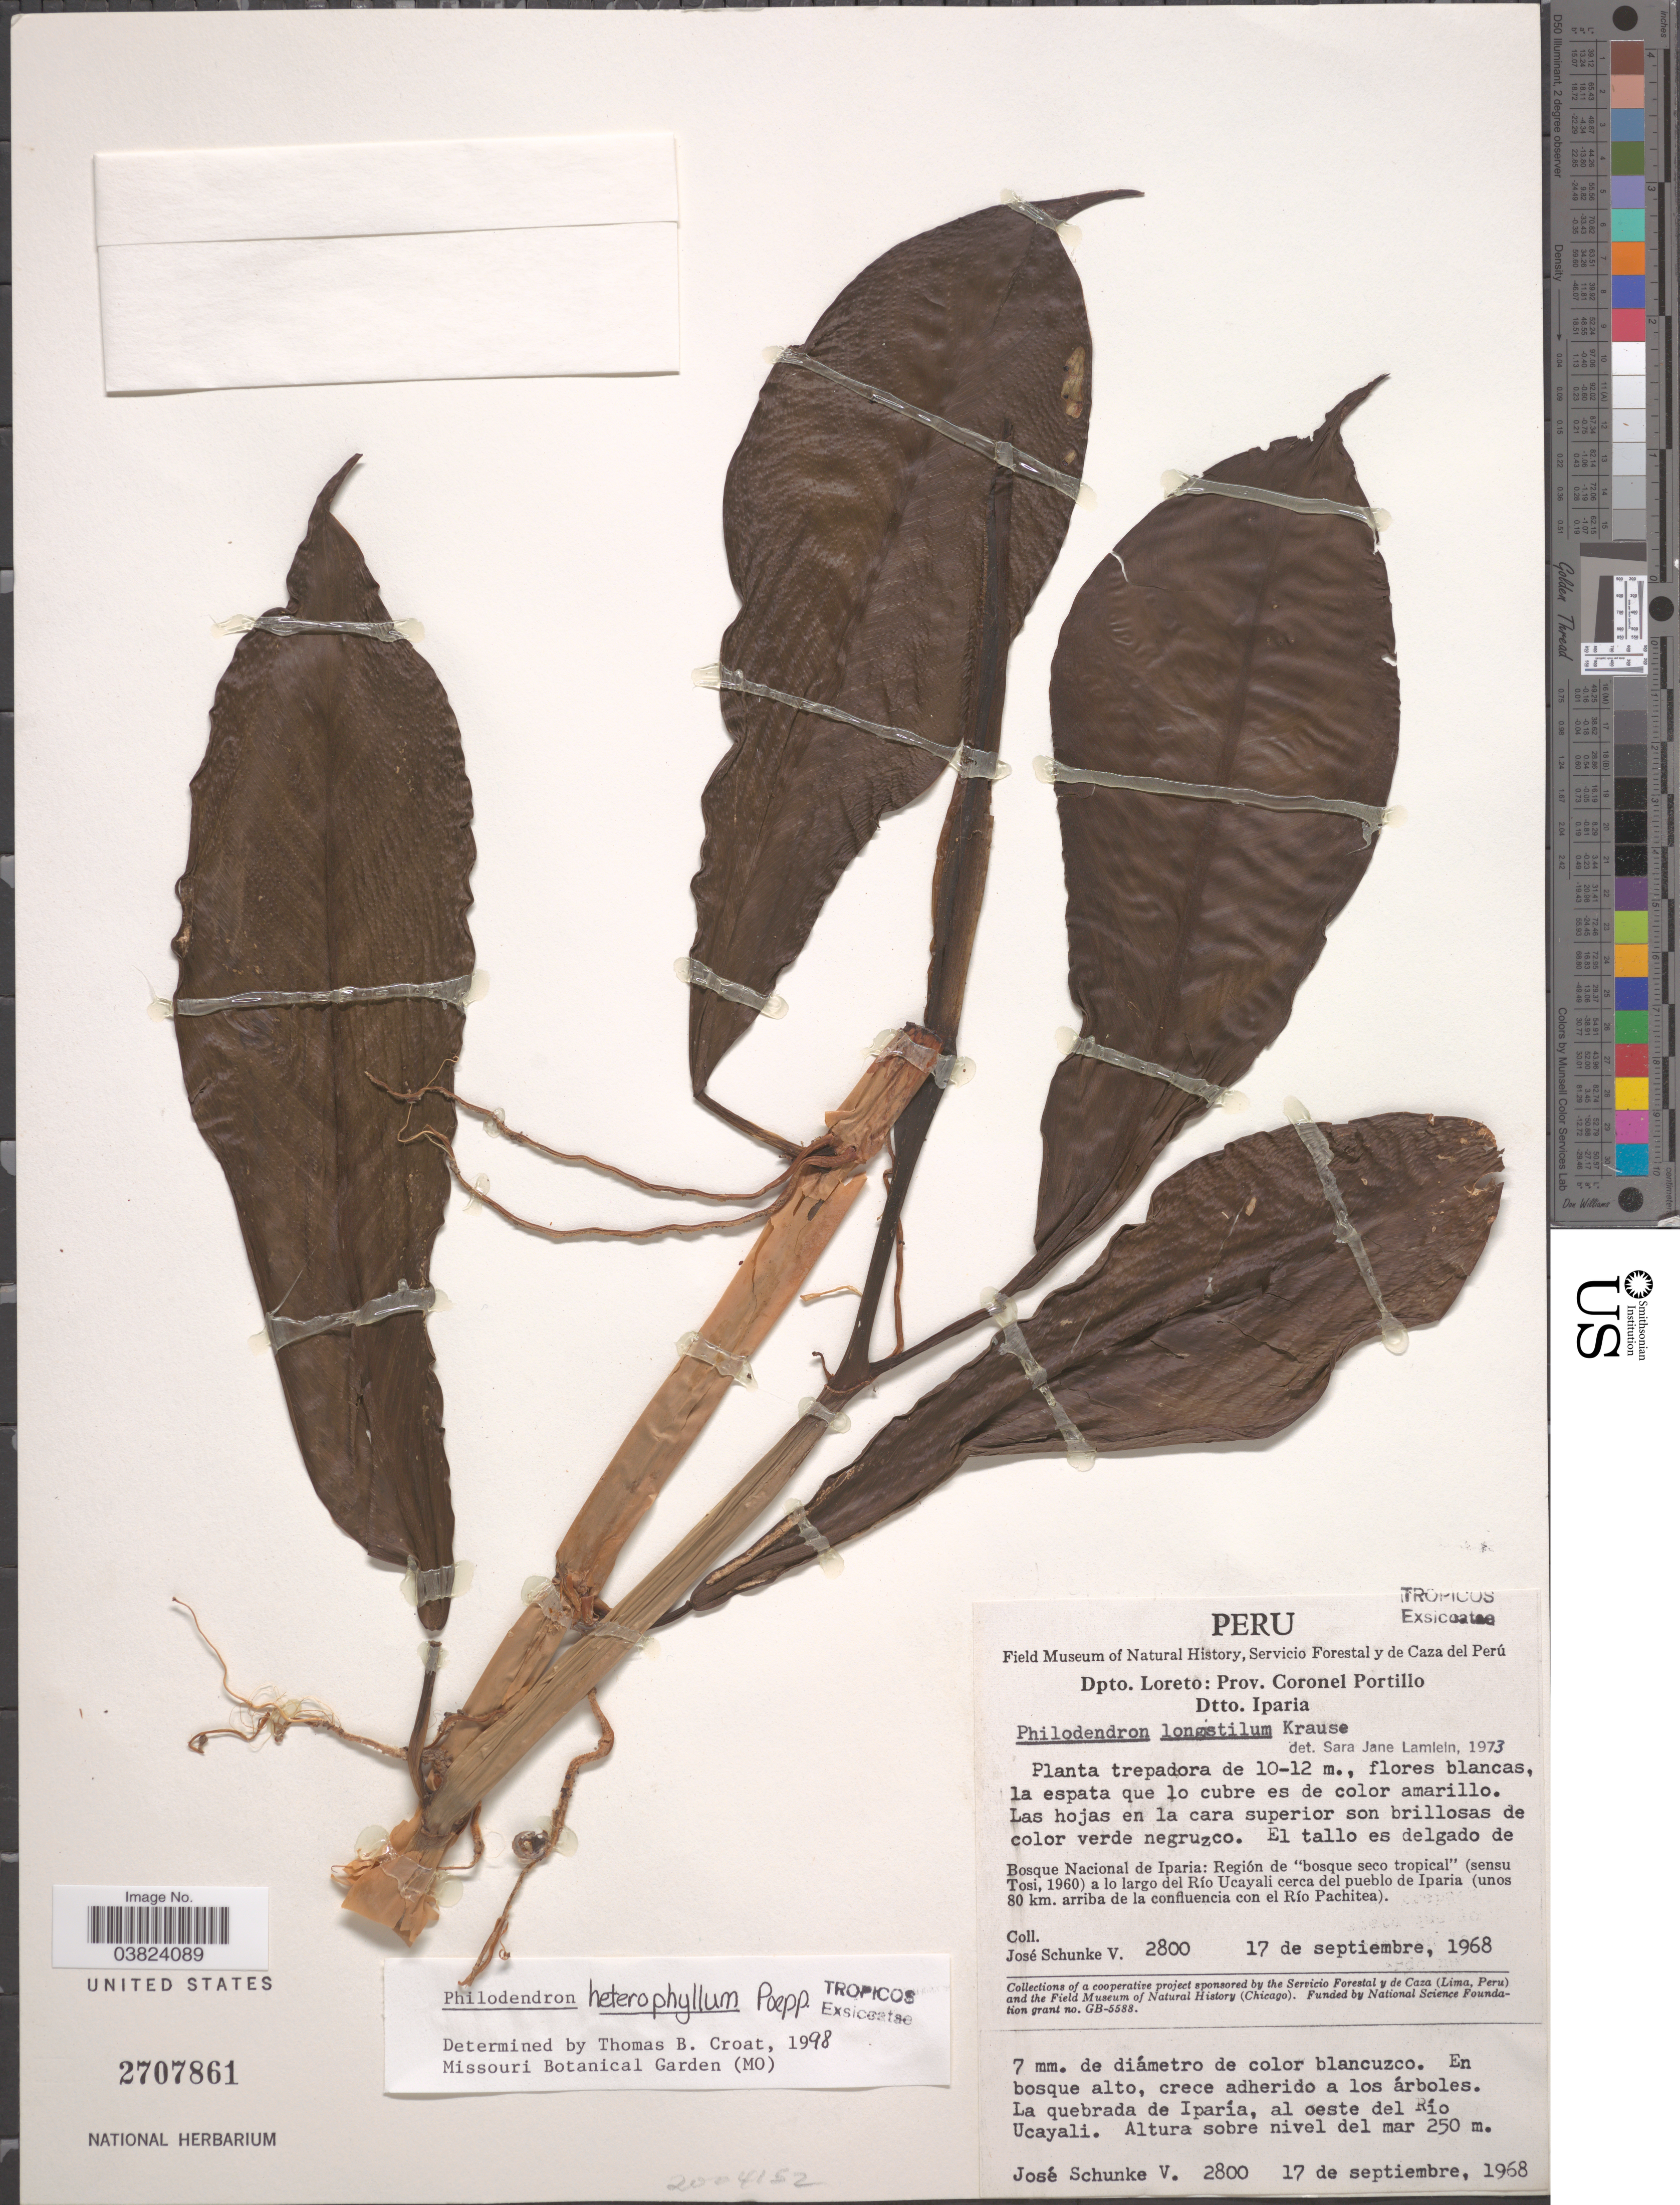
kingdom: Plantae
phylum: Tracheophyta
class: Liliopsida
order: Alismatales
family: Araceae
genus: Philodendron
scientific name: Philodendron heterophyllum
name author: Poepp.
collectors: J. Schunke Vigo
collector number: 2800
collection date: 1968-09-17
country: Peru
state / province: Loreto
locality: Dpto. Loreto: Prov. Coronel Portillo. Dtto. Iparia. Bosque Nacional de Iparia: Región de "bosque seco tropical" a lo largo del Río Ucayali cerca del pueblo de Iparia (unos 80 kms. arriba de la confluencia con el Río Pachitea).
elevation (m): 250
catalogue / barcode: US 2707861